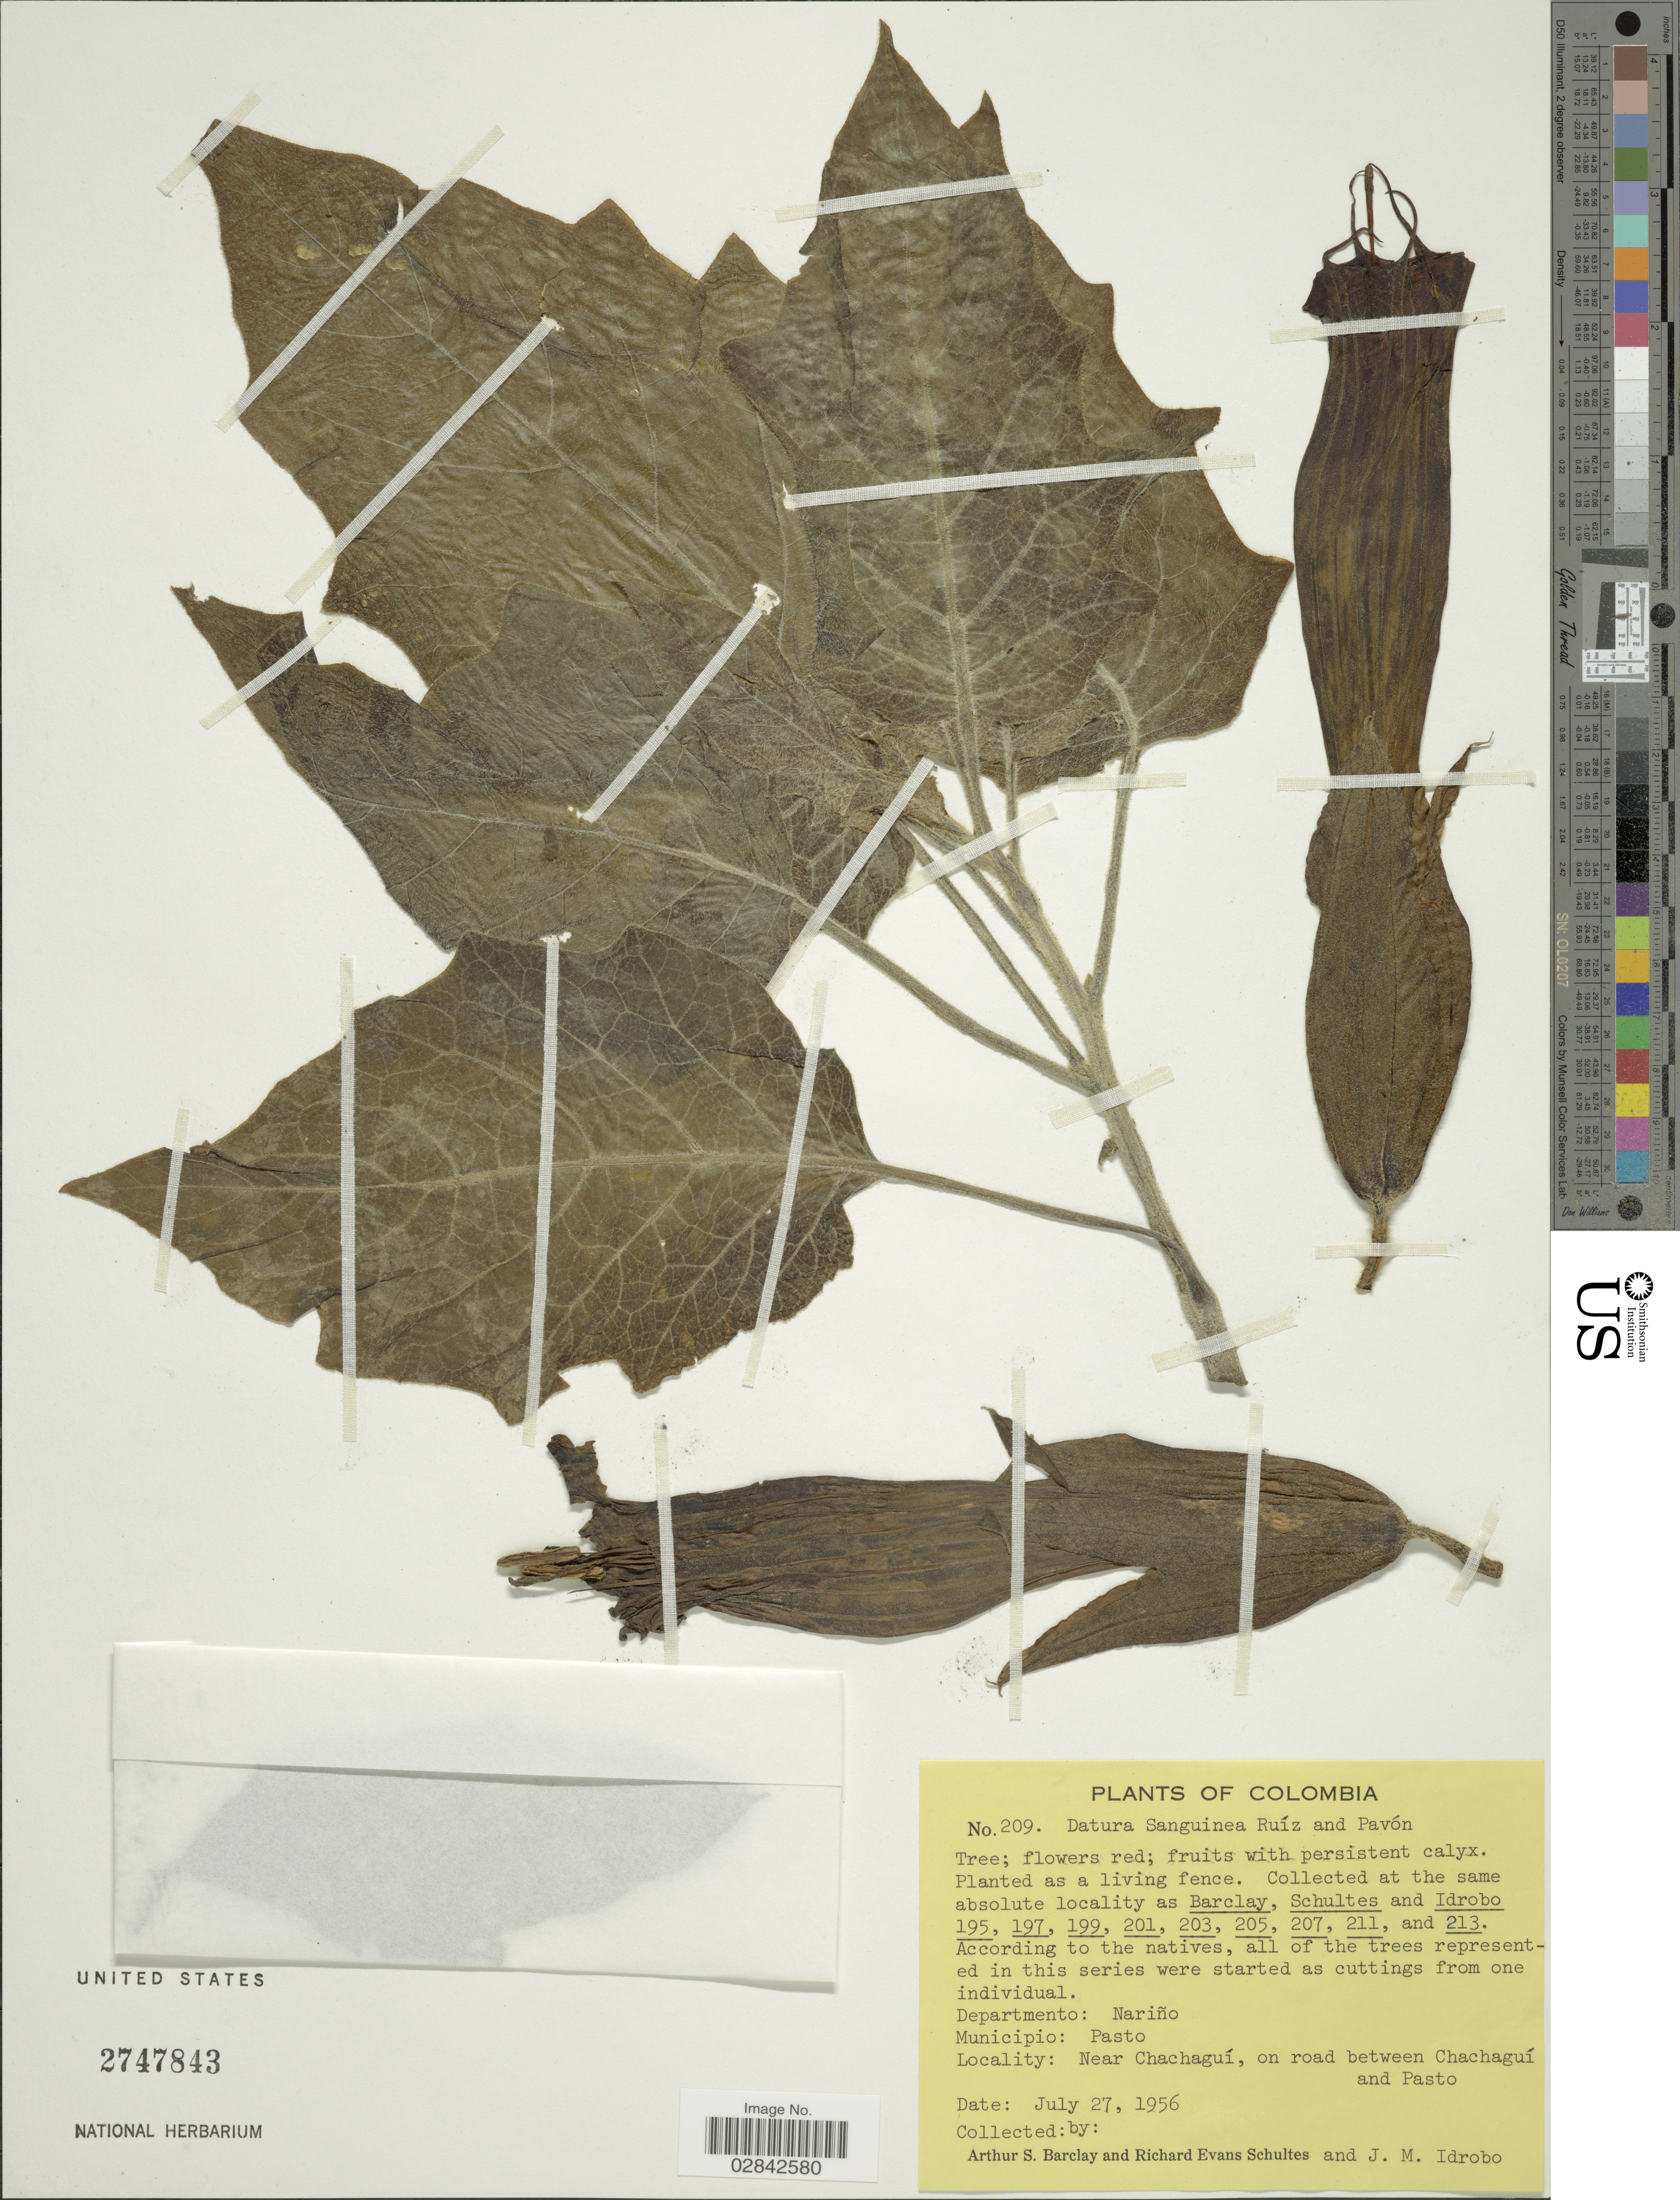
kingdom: Plantae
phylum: Tracheophyta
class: Magnoliopsida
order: Solanales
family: Solanaceae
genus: Brugmansia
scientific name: Brugmansia sanguinea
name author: (Ruiz & Pav.) D. Don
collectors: A. S. Barclay, R. E. Schultes & J. M. Idrobo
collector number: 209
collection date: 1956-07-27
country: Colombia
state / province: Nariño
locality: Departmento: Nariño. Municipio: Pasto. Near Chachaguí, on road between Chachahuí and Pasto.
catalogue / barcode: US 2747843